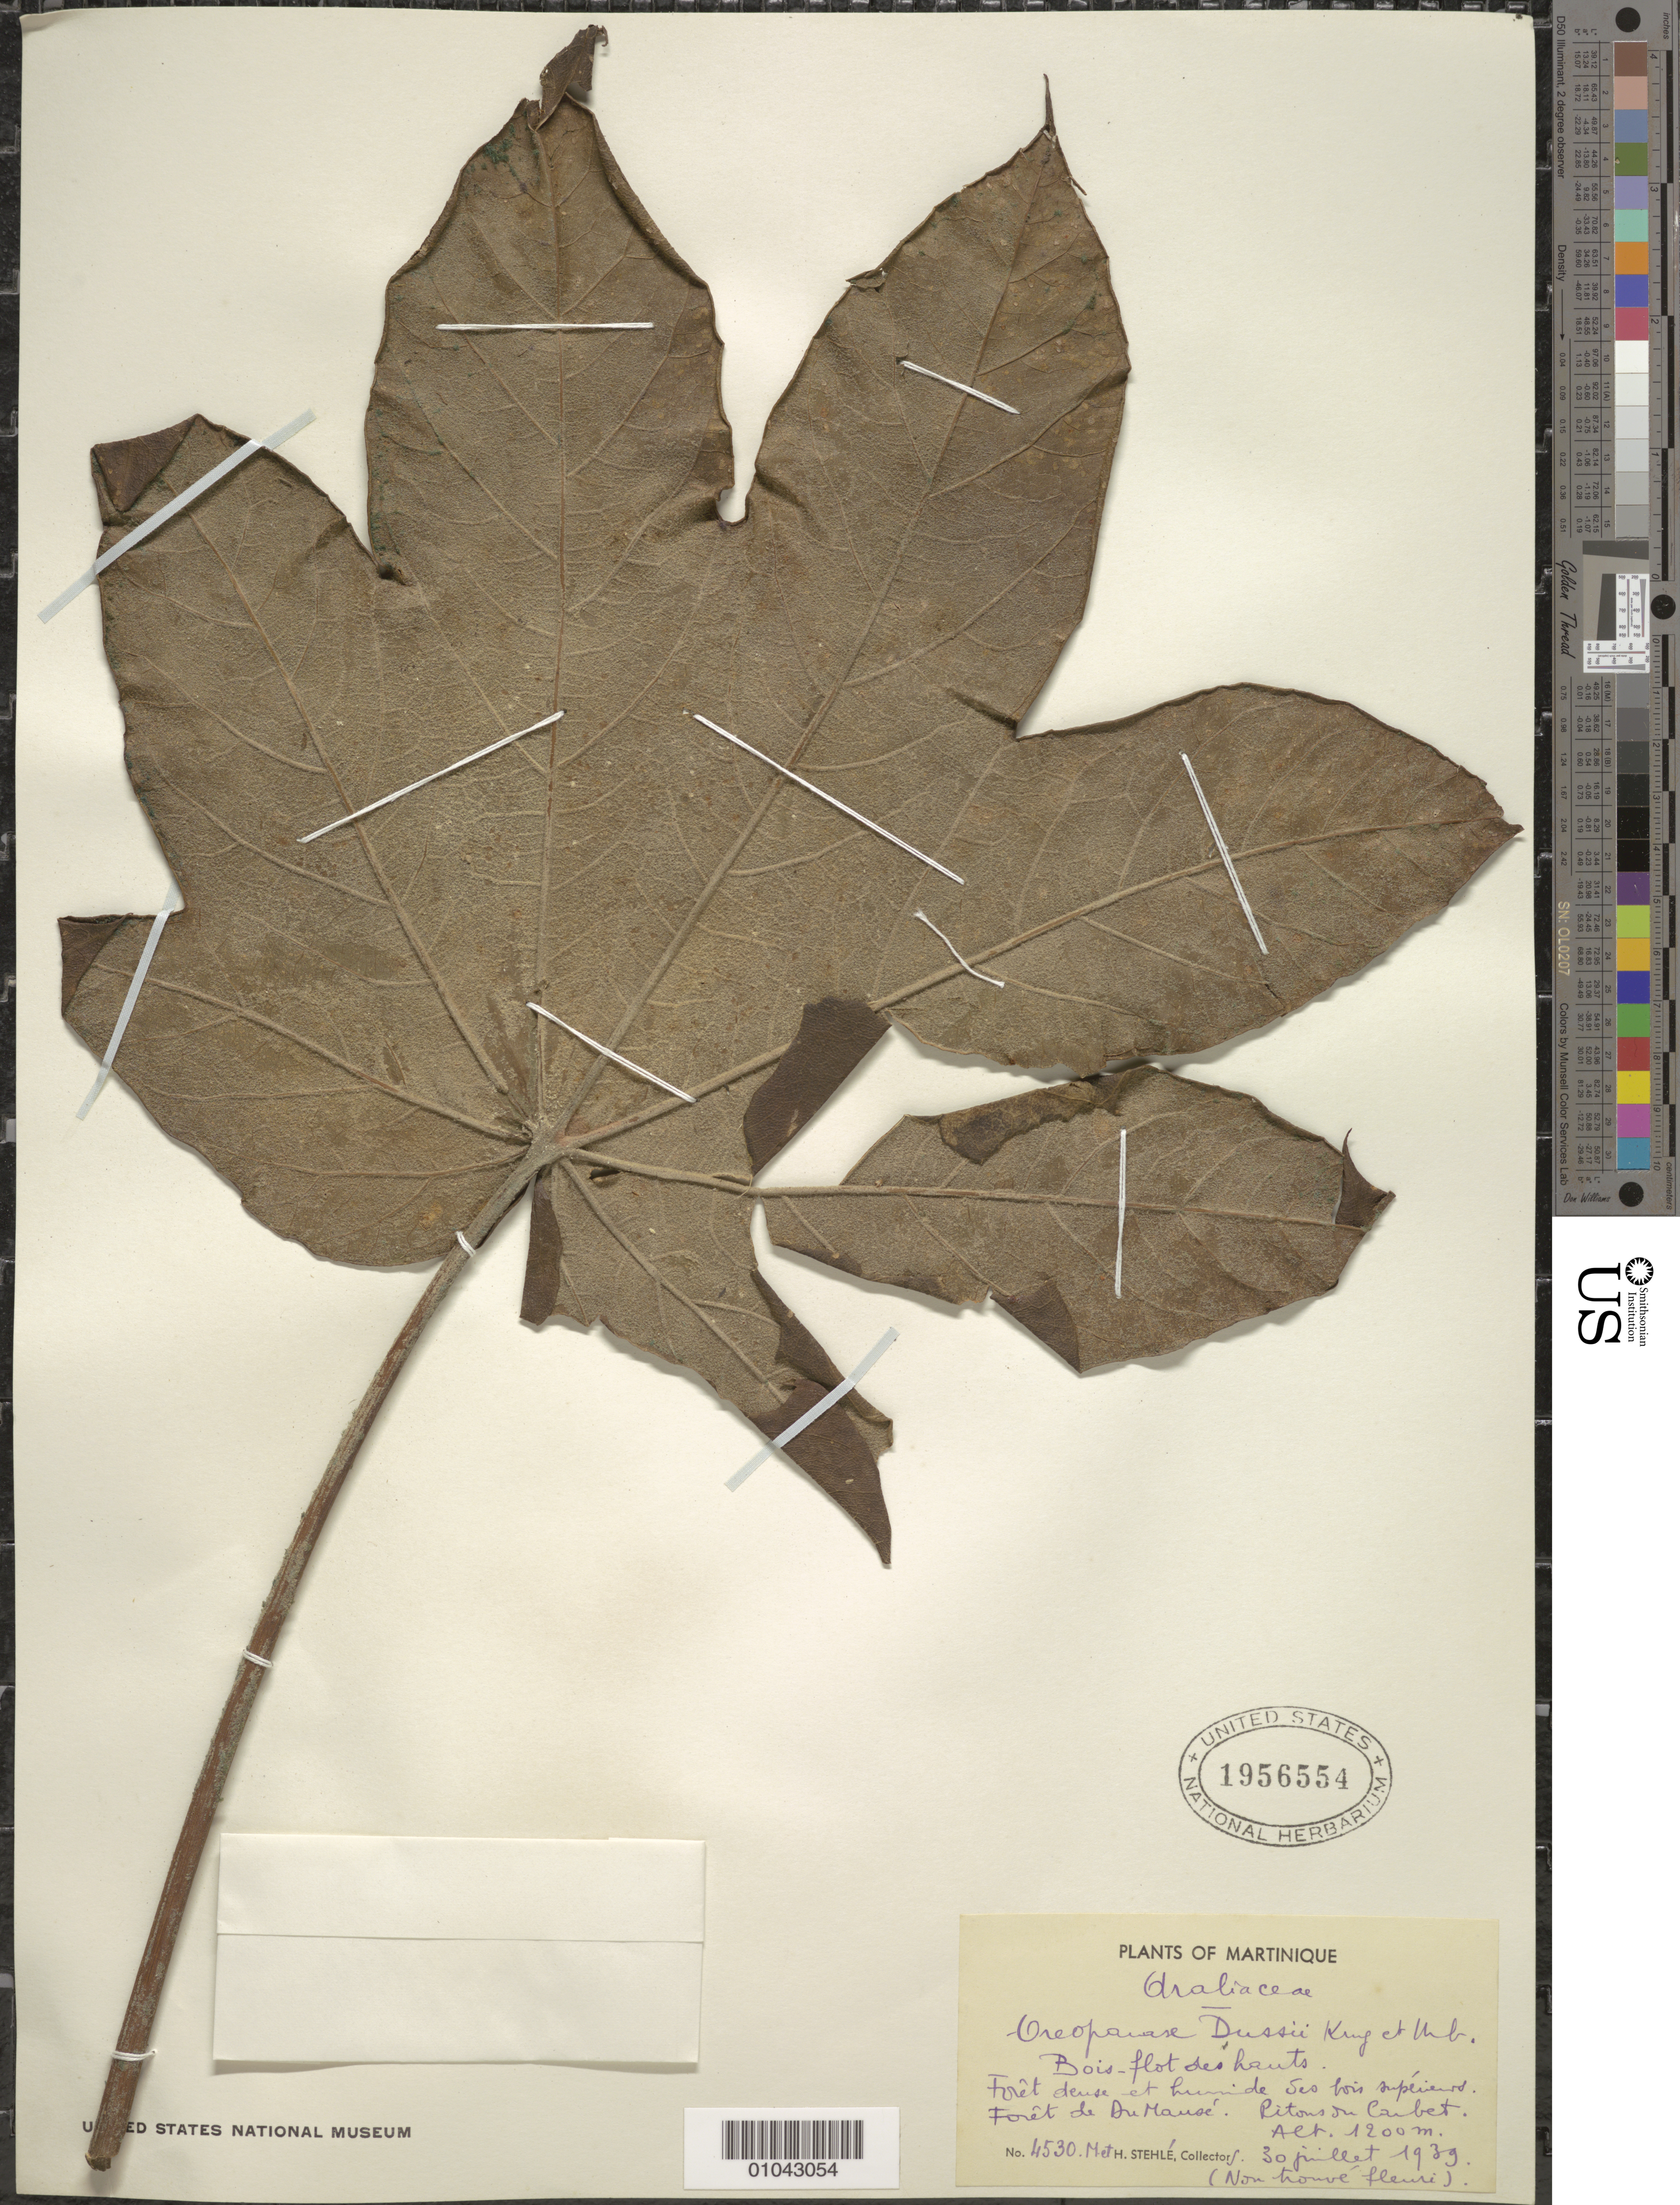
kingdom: Plantae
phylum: Tracheophyta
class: Magnoliopsida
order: Apiales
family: Araliaceae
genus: Oreopanax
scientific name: Oreopanax dussii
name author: Krug & Urb. ex Duss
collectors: H. Stehlé & M. Stehlé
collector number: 4530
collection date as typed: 30 Jul 1939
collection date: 1939-07-30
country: Martinique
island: Martinique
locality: Forêt du Mansé, Pitons du Carbet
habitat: Forêt dense et humide des bois supériere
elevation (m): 1200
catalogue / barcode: US 1956554